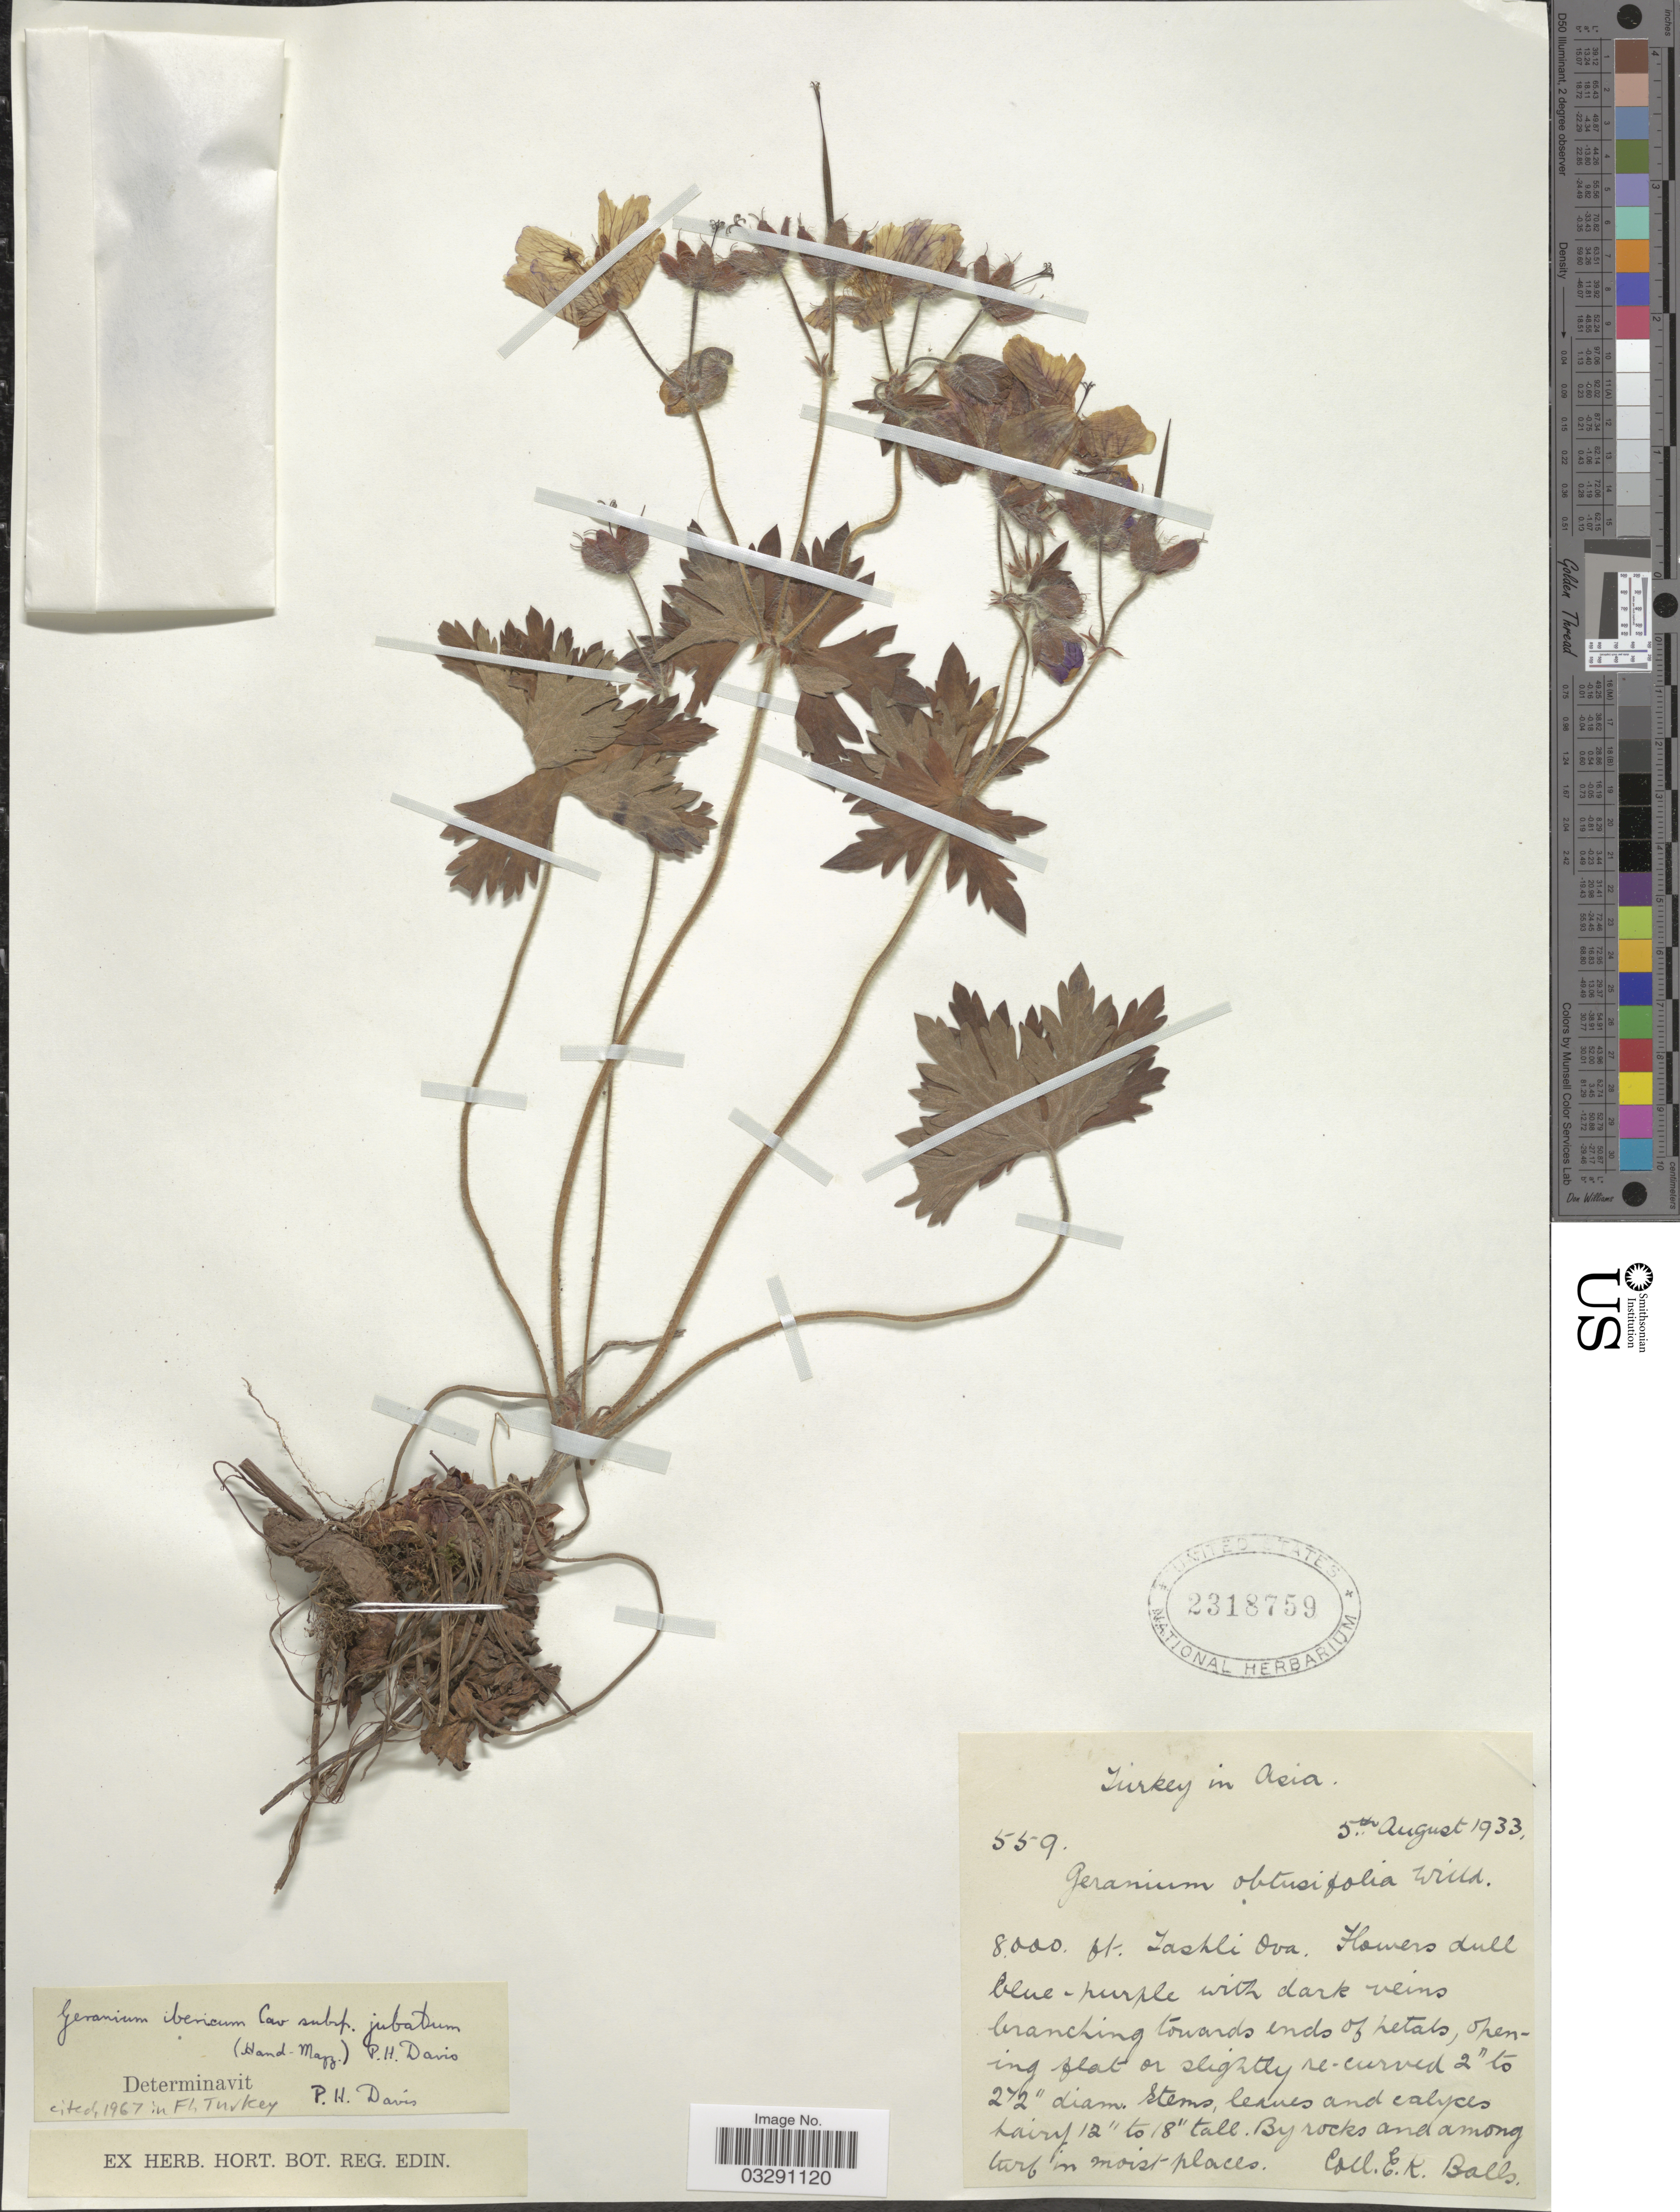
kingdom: Plantae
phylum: Tracheophyta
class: Magnoliopsida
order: Geraniales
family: Geraniaceae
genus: Geranium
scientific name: Geranium ibericum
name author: Cav.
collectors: E. K. Balls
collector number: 559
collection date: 1933-08-05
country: Turkey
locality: Turkey in Asia. Tashli Ova.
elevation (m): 2438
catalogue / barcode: US 2318759